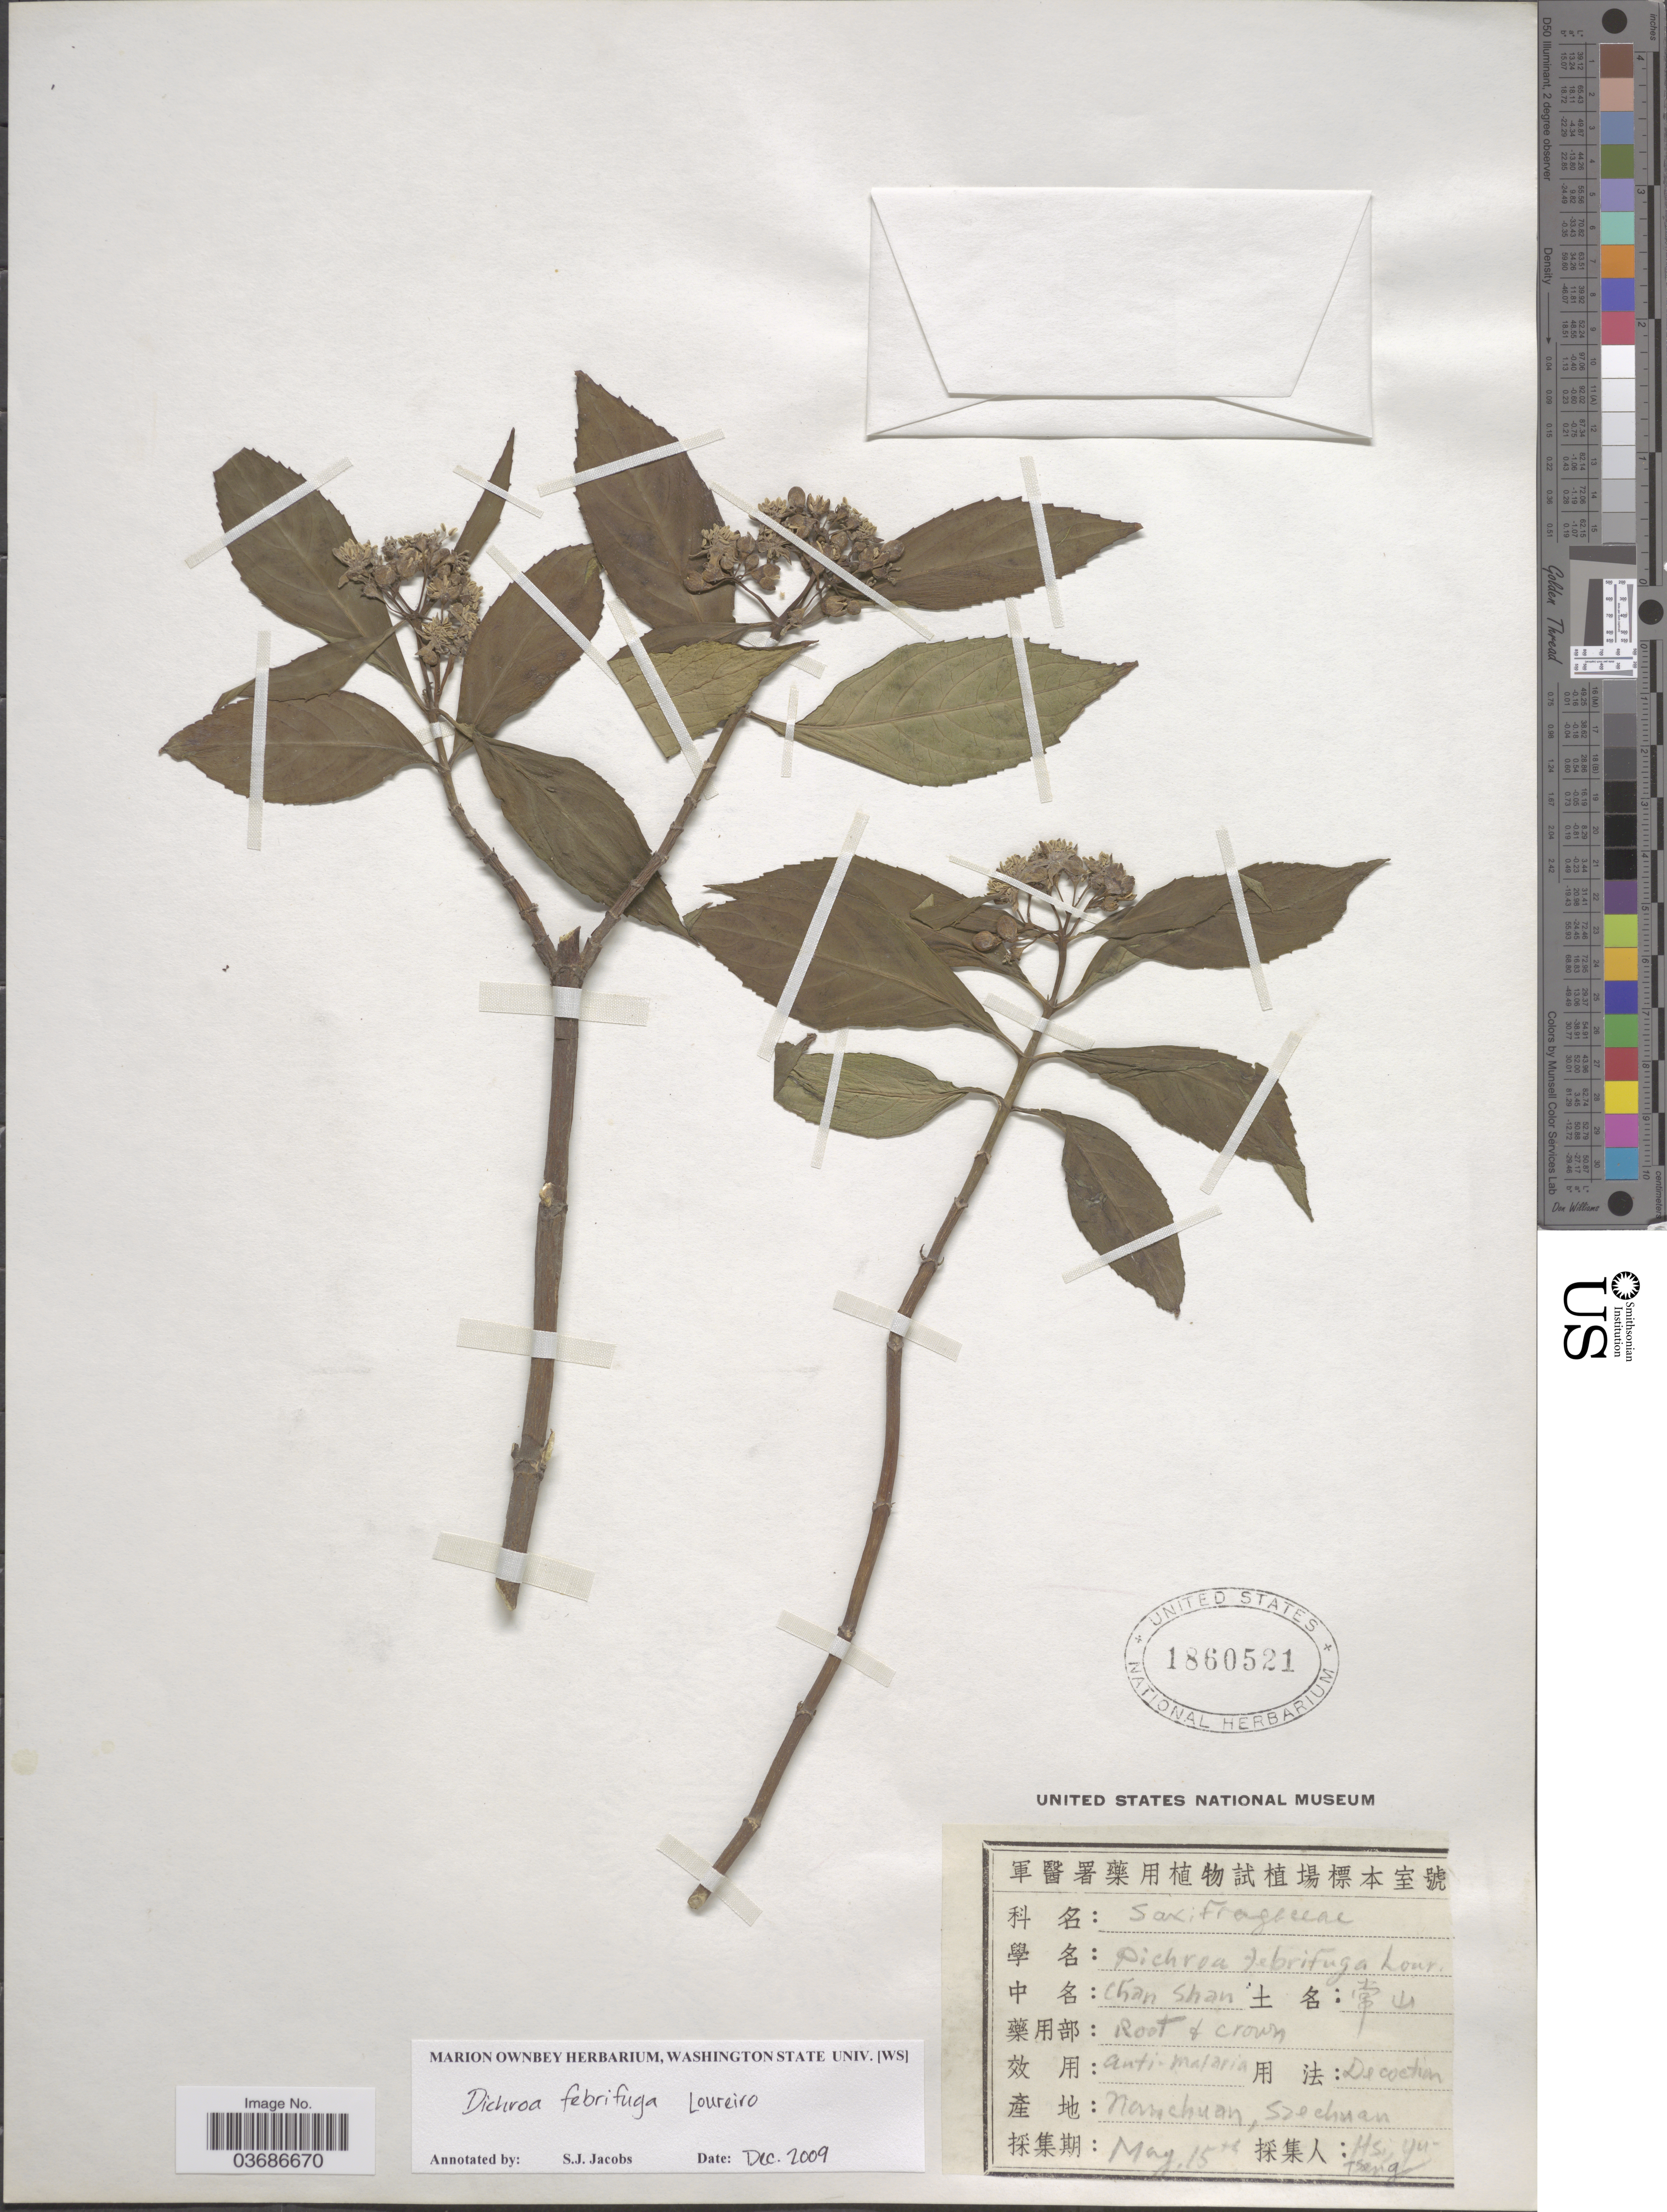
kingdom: Plantae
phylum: Tracheophyta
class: Magnoliopsida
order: Cornales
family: Hydrangeaceae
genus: Hydrangea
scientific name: Hydrangea febrifuga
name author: (Lour.) Y. De Smet & C. Granados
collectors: Y. Hsi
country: China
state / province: Sichuan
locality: Nanchuan, Szechuan.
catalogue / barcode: US 1860521